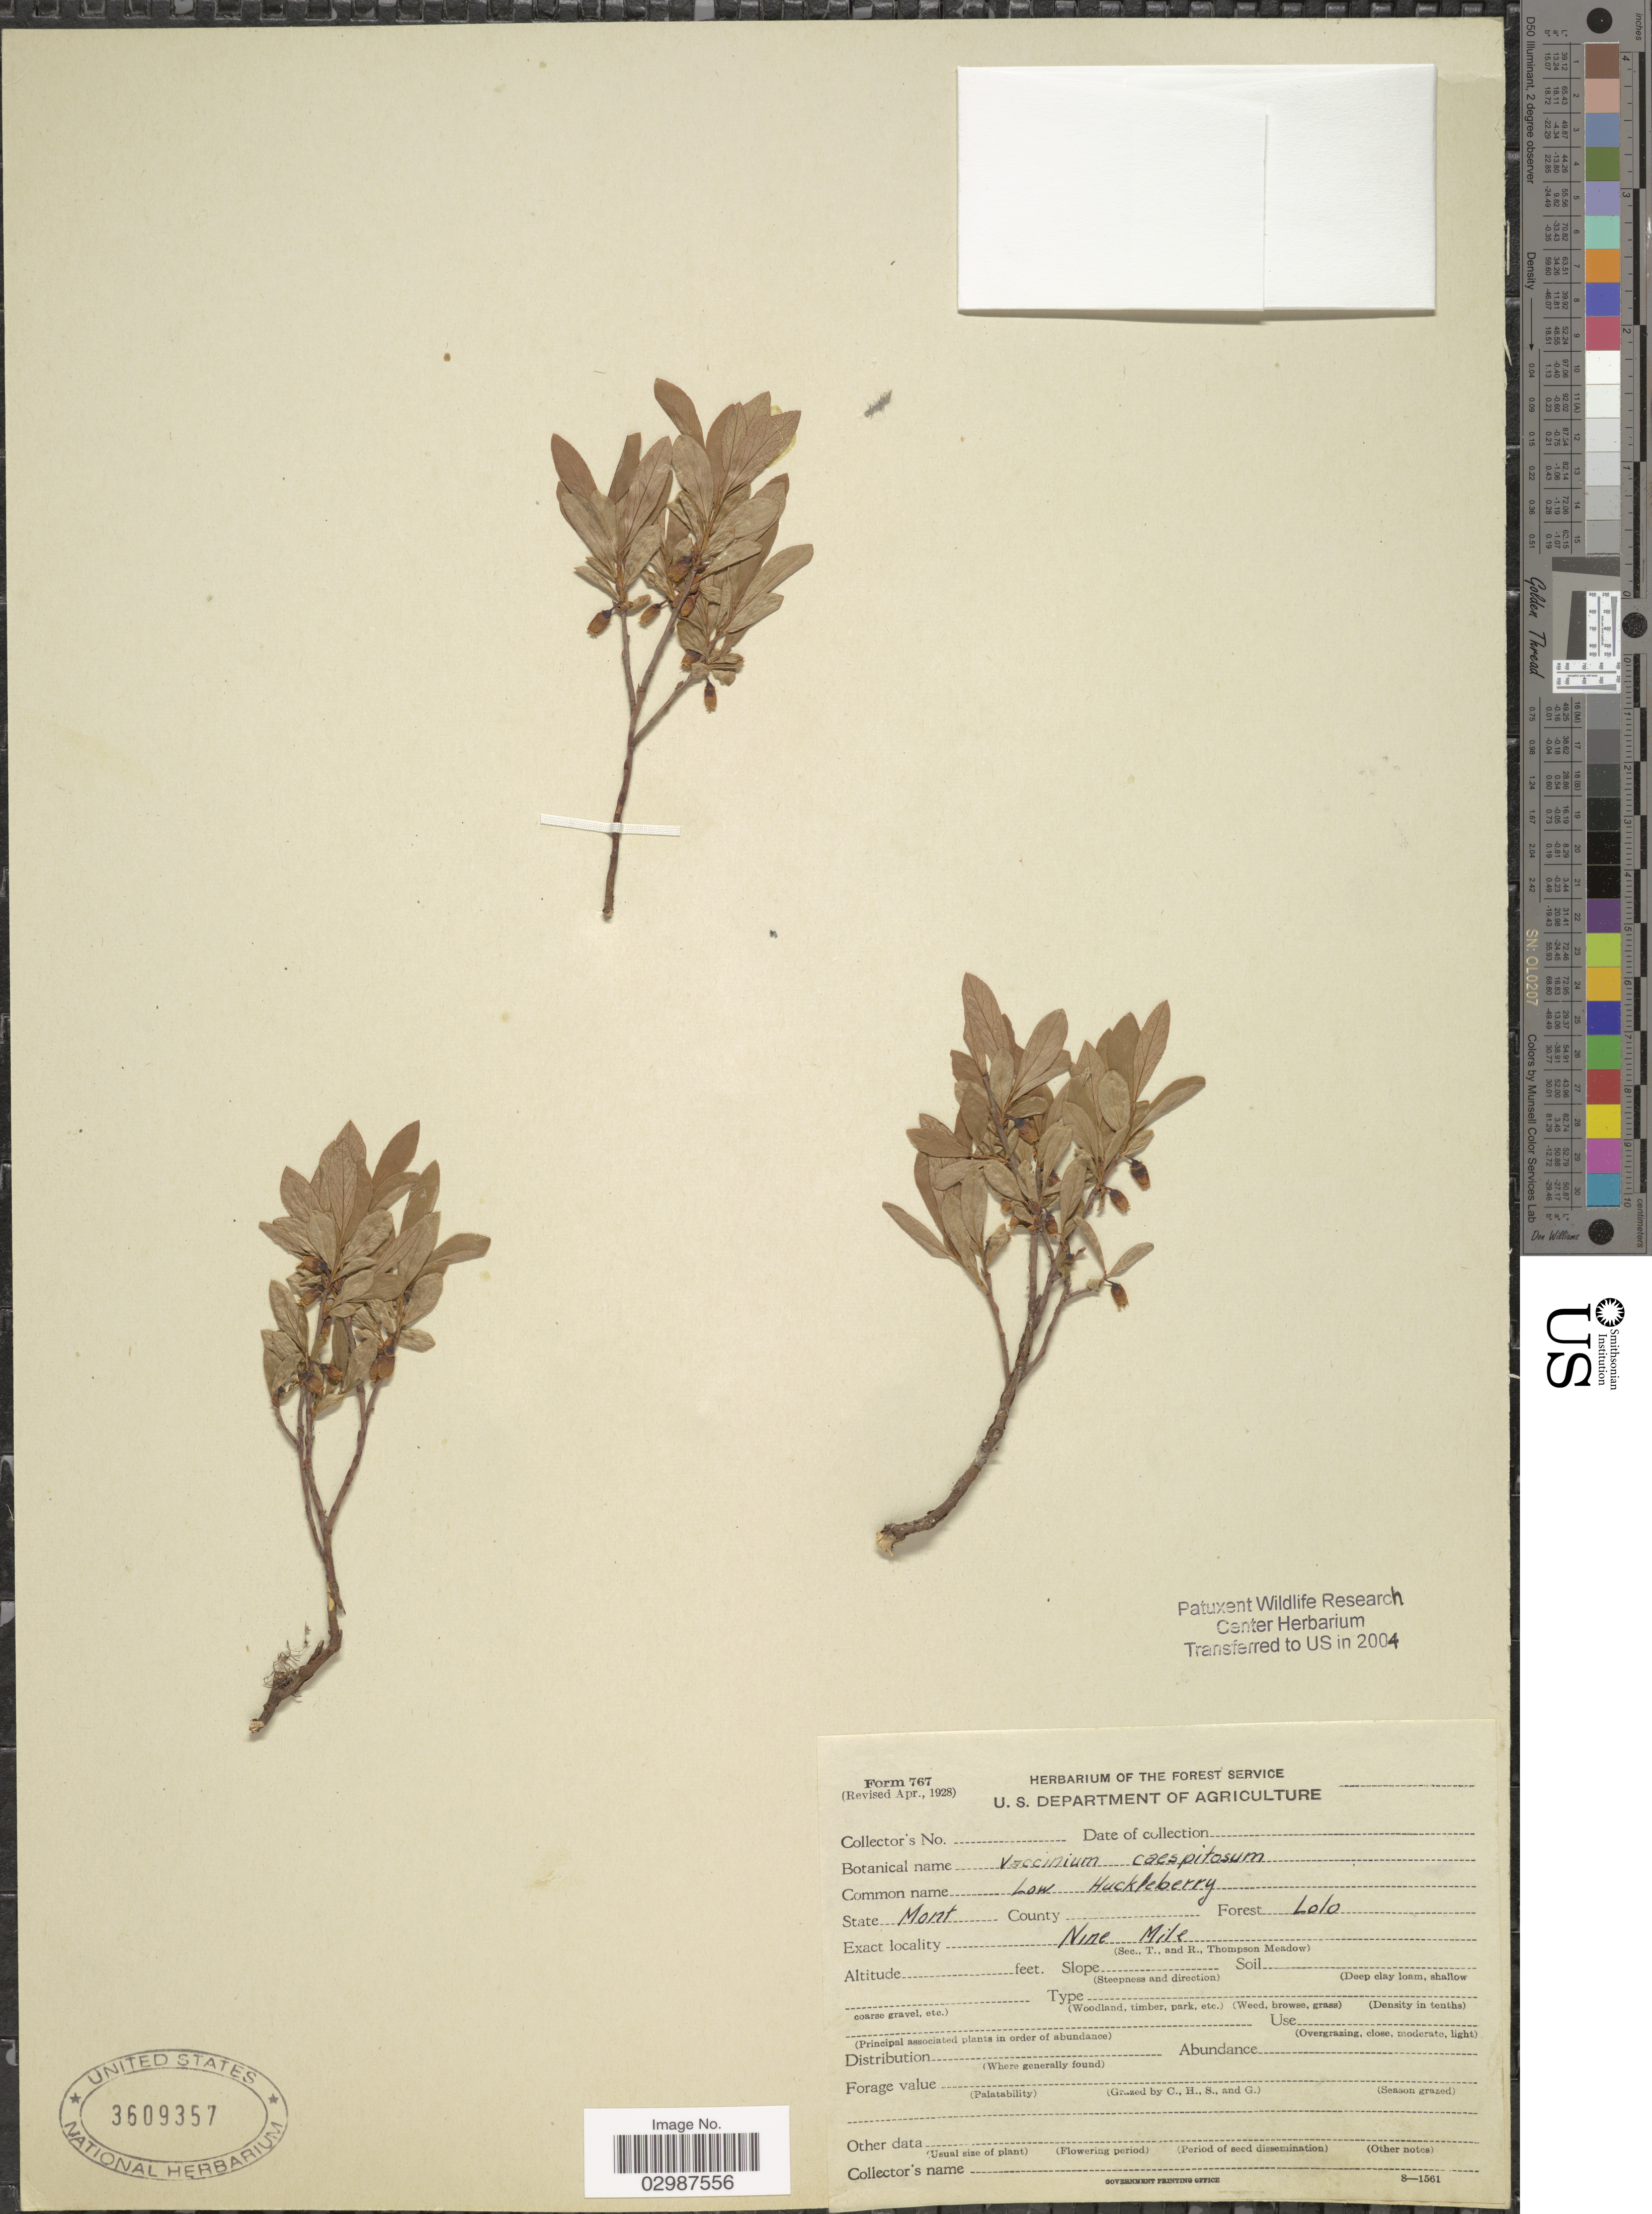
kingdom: Plantae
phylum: Tracheophyta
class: Magnoliopsida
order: Ericales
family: Ericaceae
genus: Vaccinium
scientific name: Vaccinium caespitosum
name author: Michx.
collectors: Ex herb. The Forest Service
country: United States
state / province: Montana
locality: Lolo. Nine Mile.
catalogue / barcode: US 3609357